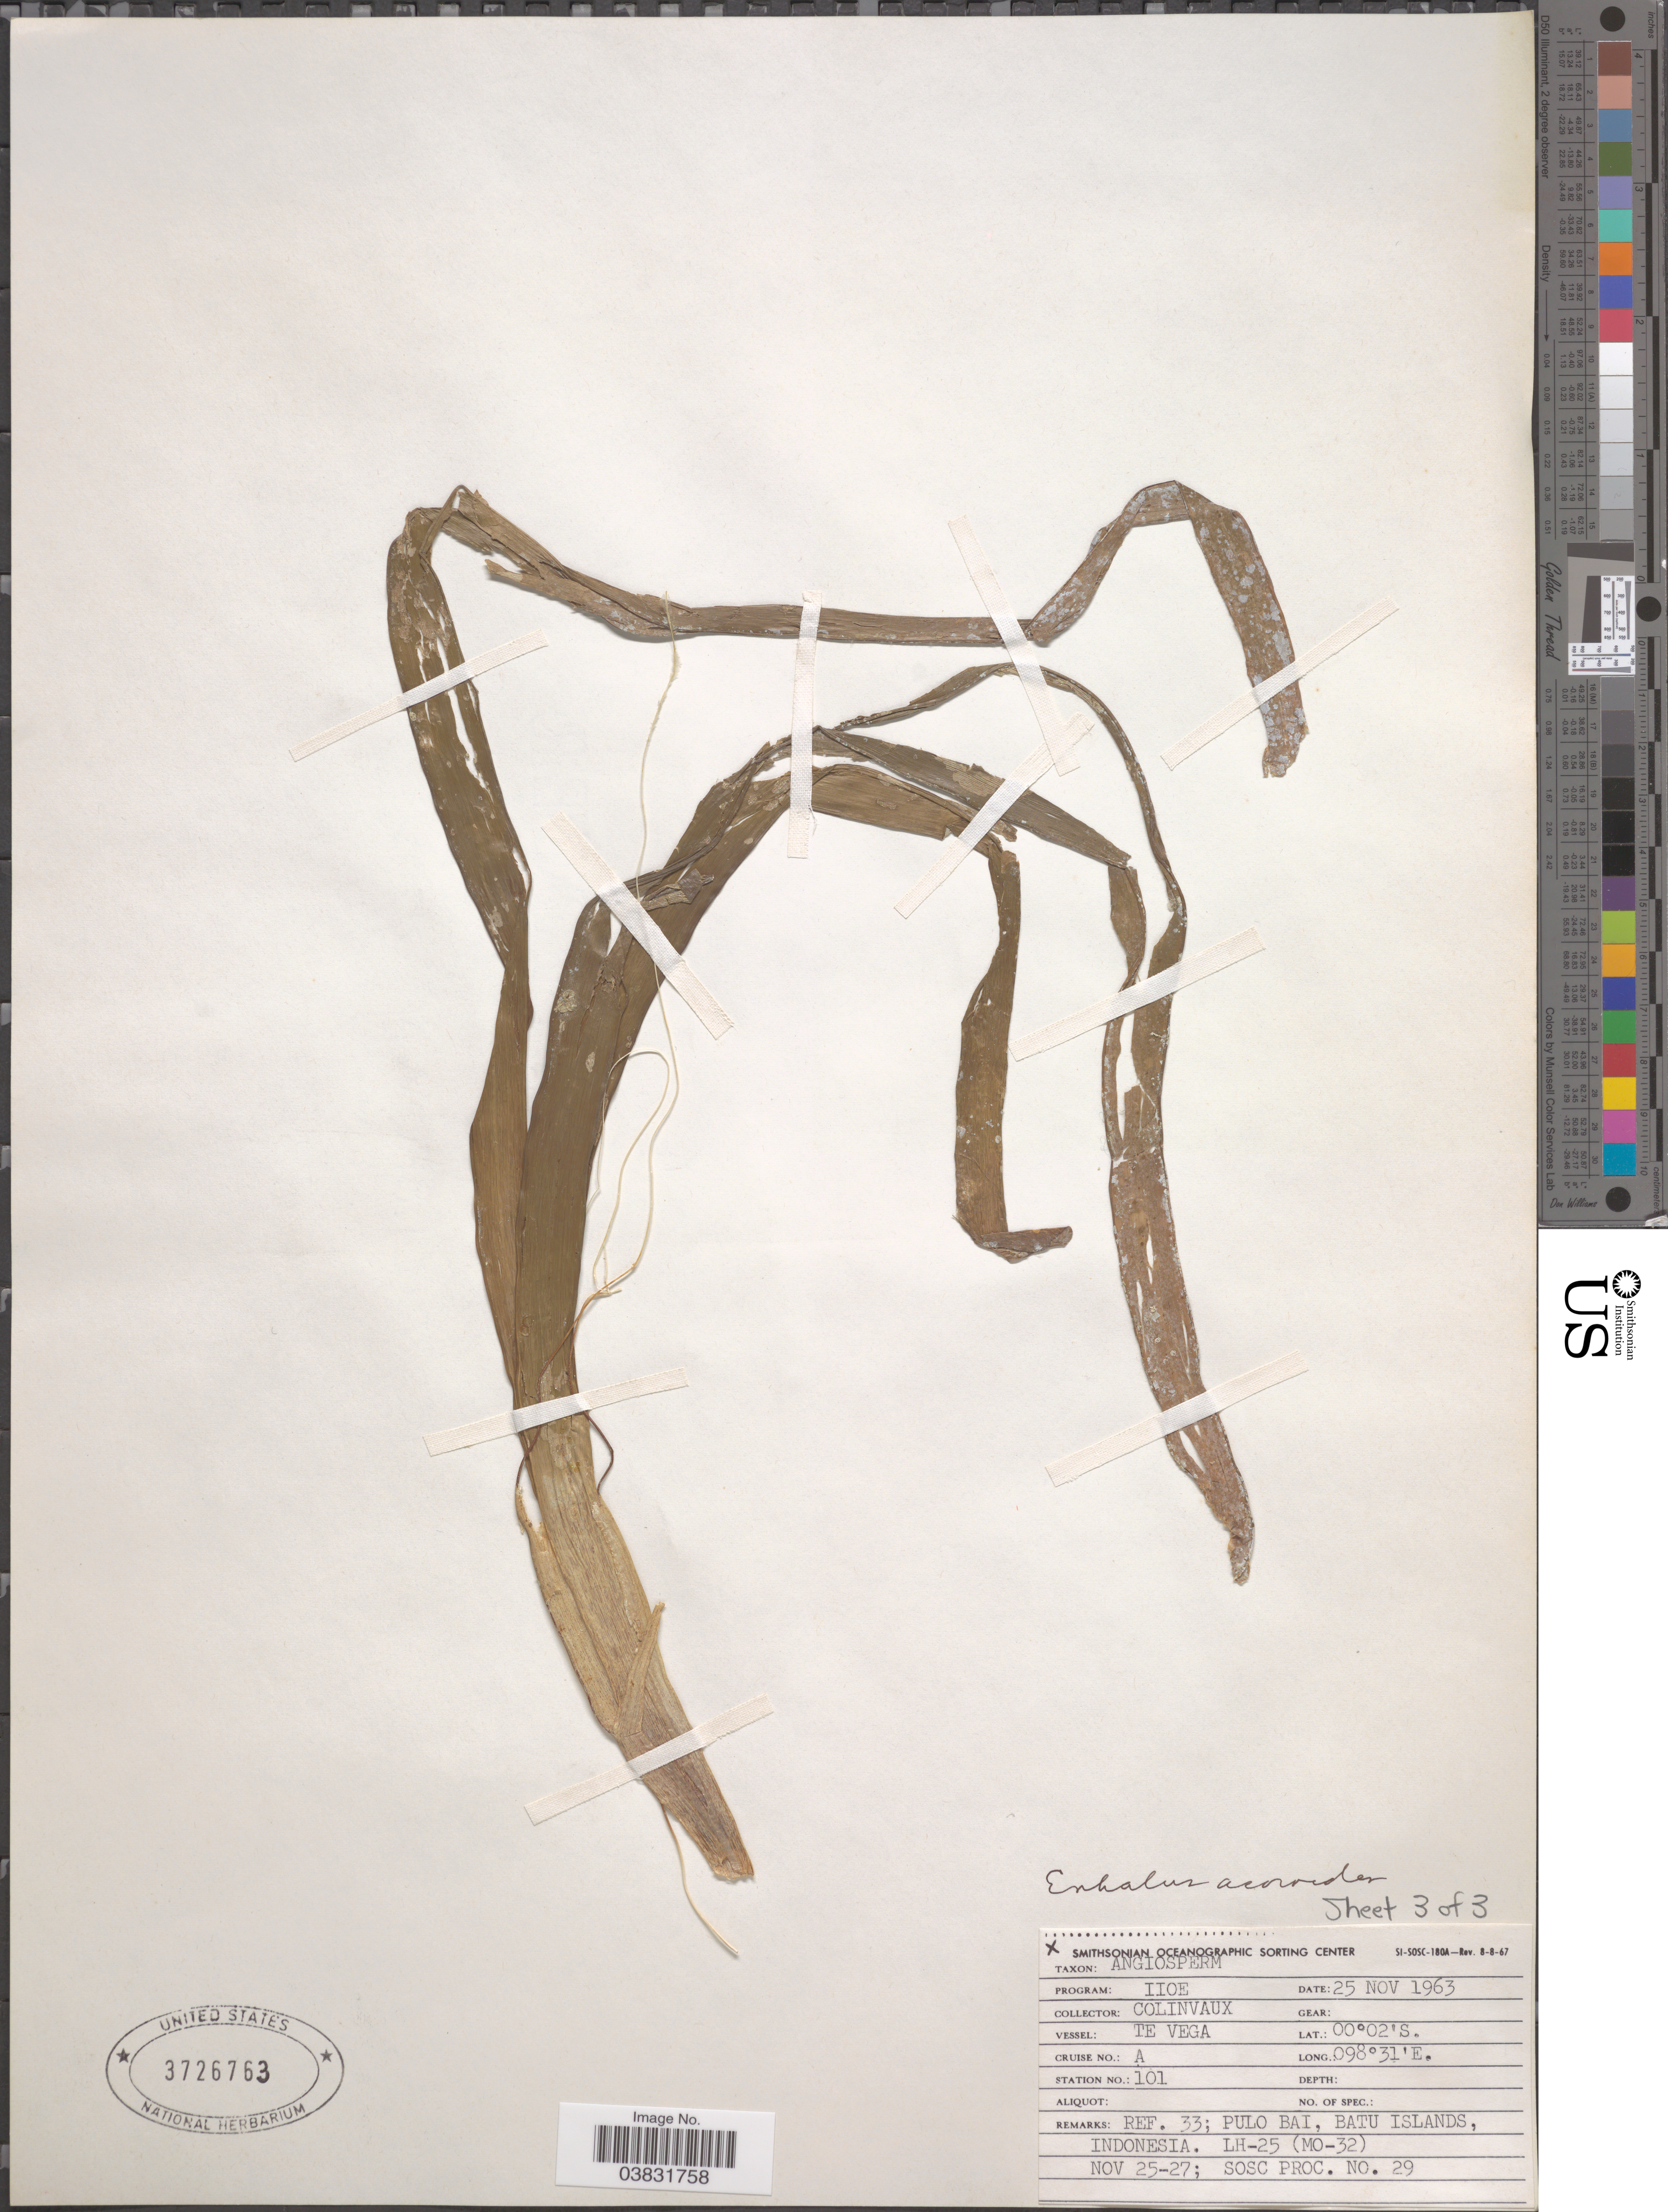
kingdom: Plantae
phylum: Tracheophyta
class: Liliopsida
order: Alismatales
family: Hydrocharitaceae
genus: Enhalus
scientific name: Enhalus acoroides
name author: (L. f.) Royle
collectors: Colinvaux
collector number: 29?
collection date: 1963-11-25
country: Indonesia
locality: Ref.33; Pulo Bai, Batu Islands.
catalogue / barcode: US 3726763